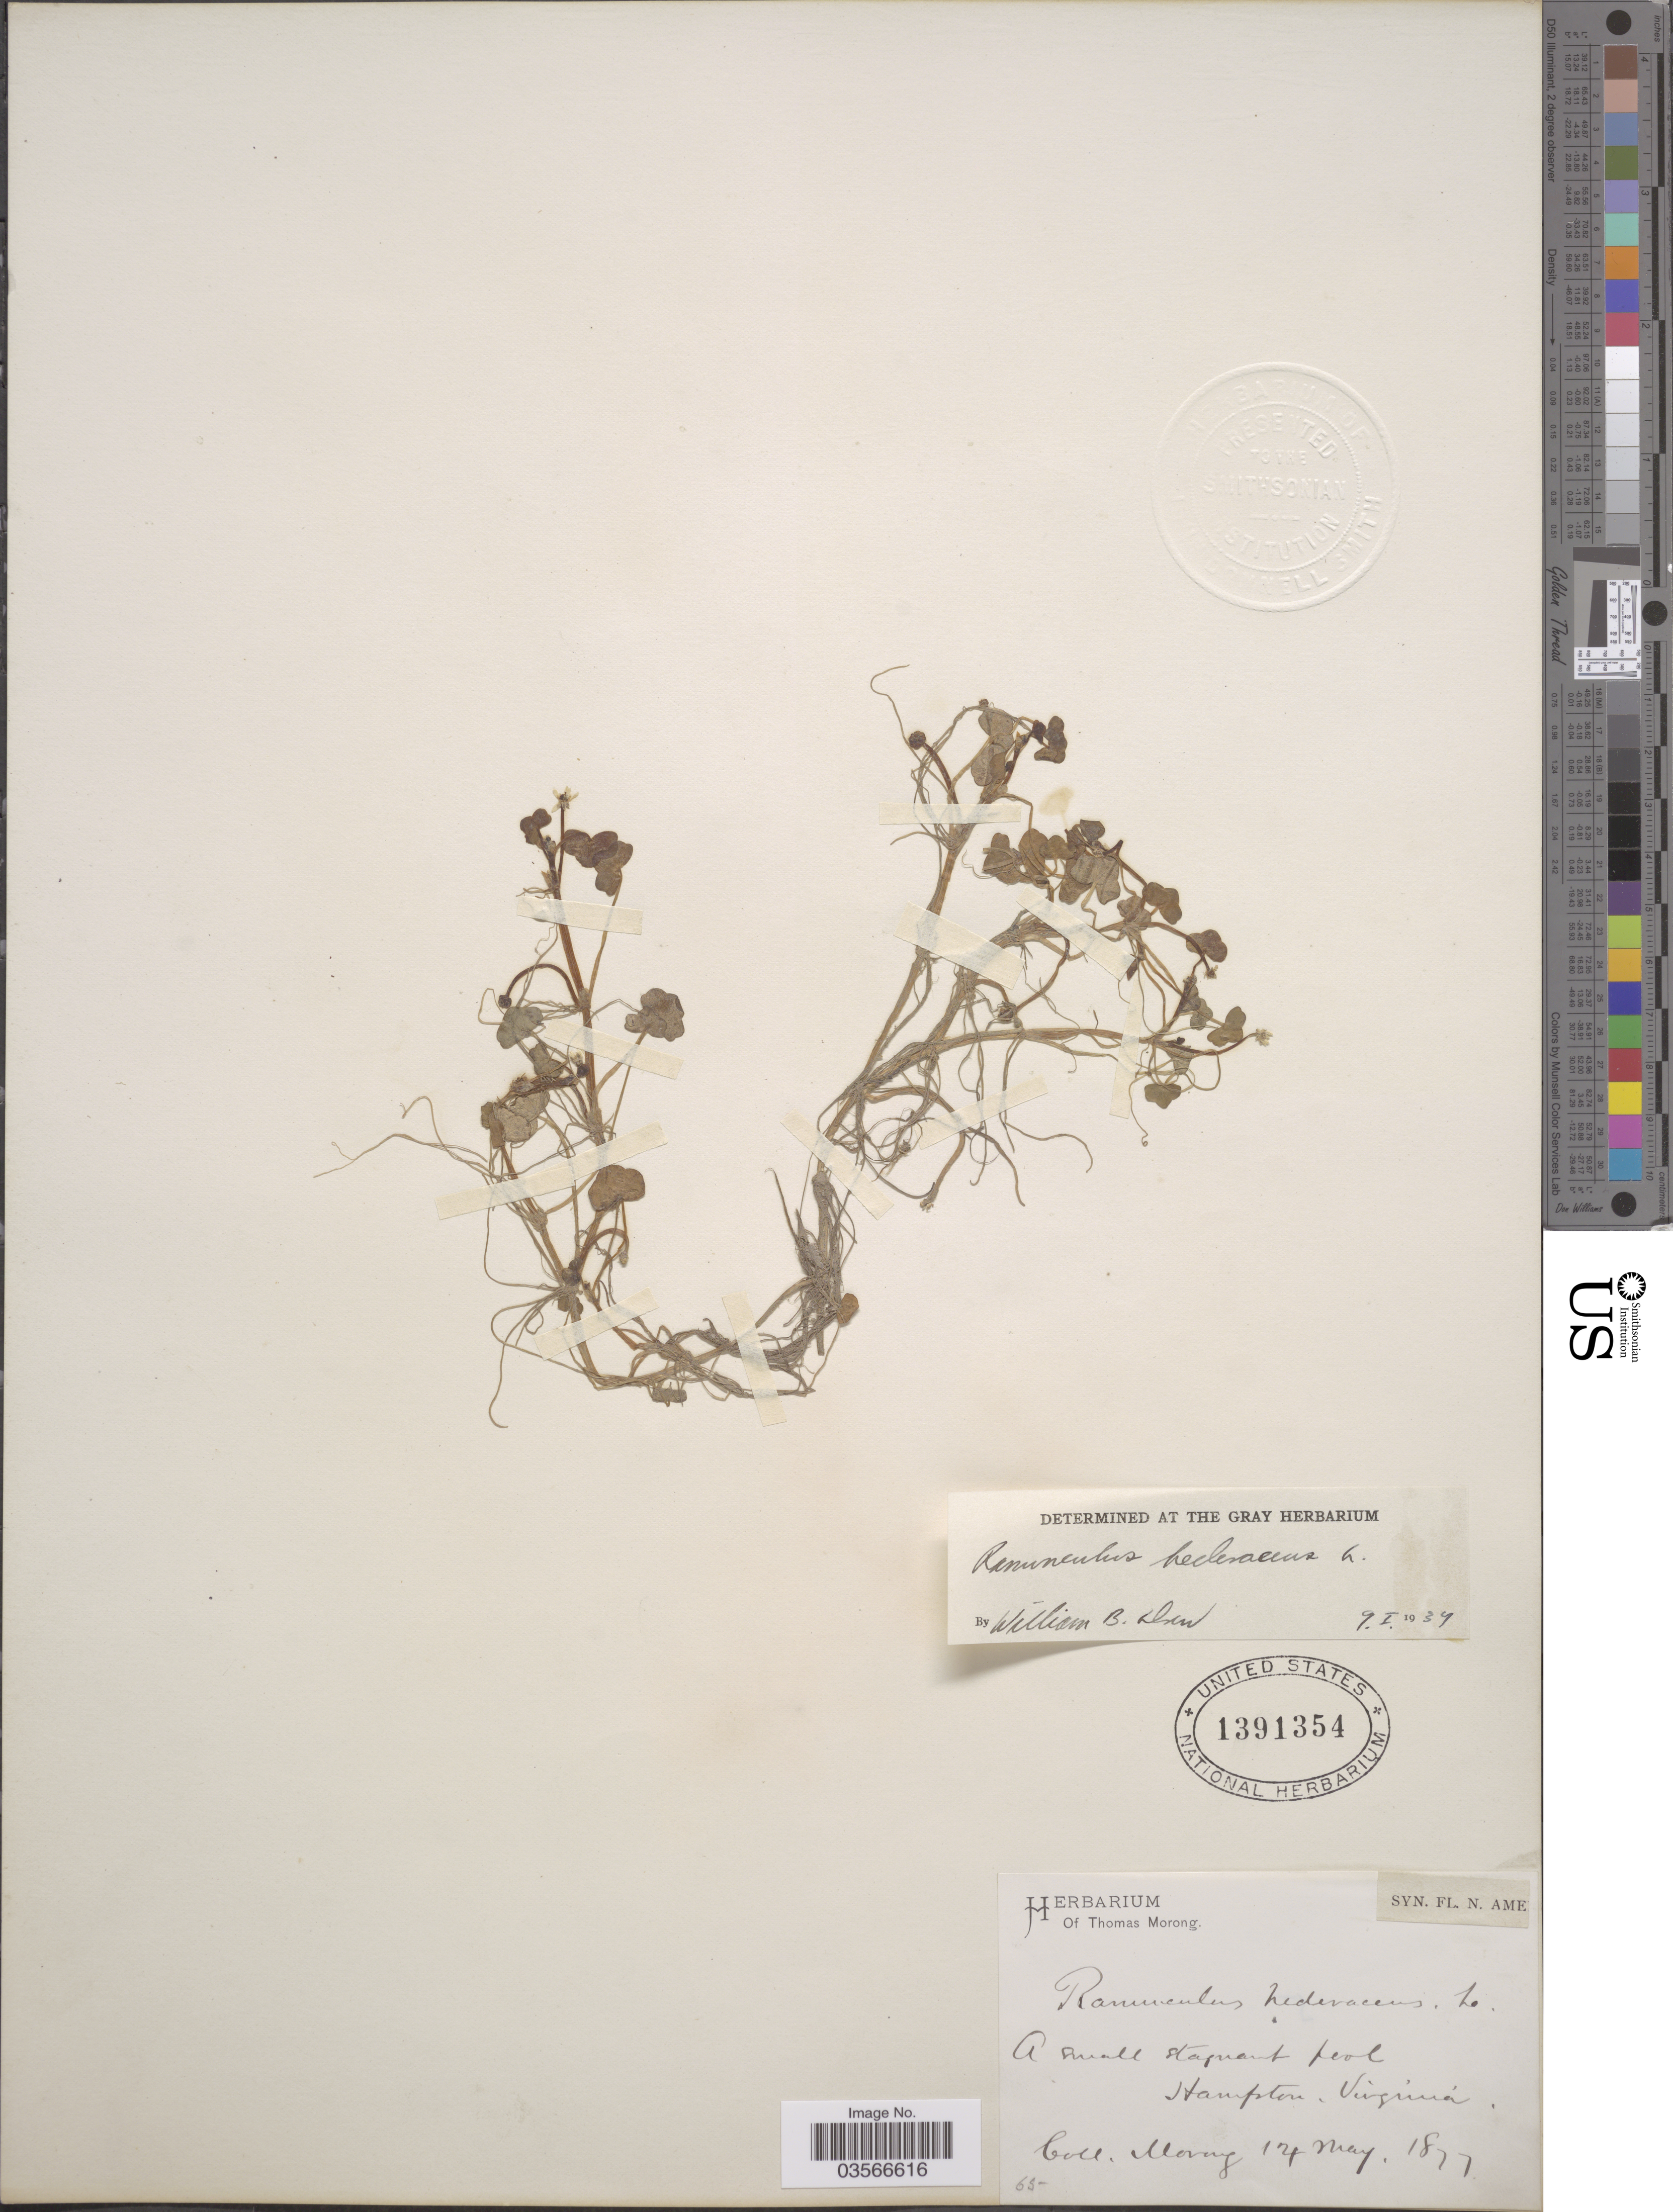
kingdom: Plantae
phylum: Tracheophyta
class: Magnoliopsida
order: Ranunculales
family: Ranunculaceae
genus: Ranunculus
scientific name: Ranunculus hederaceus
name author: L.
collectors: ex herb. T. Morong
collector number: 55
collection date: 1877-05-14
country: United States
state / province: Virginia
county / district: City of Hampton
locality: Hampton.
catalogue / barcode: US 1391354